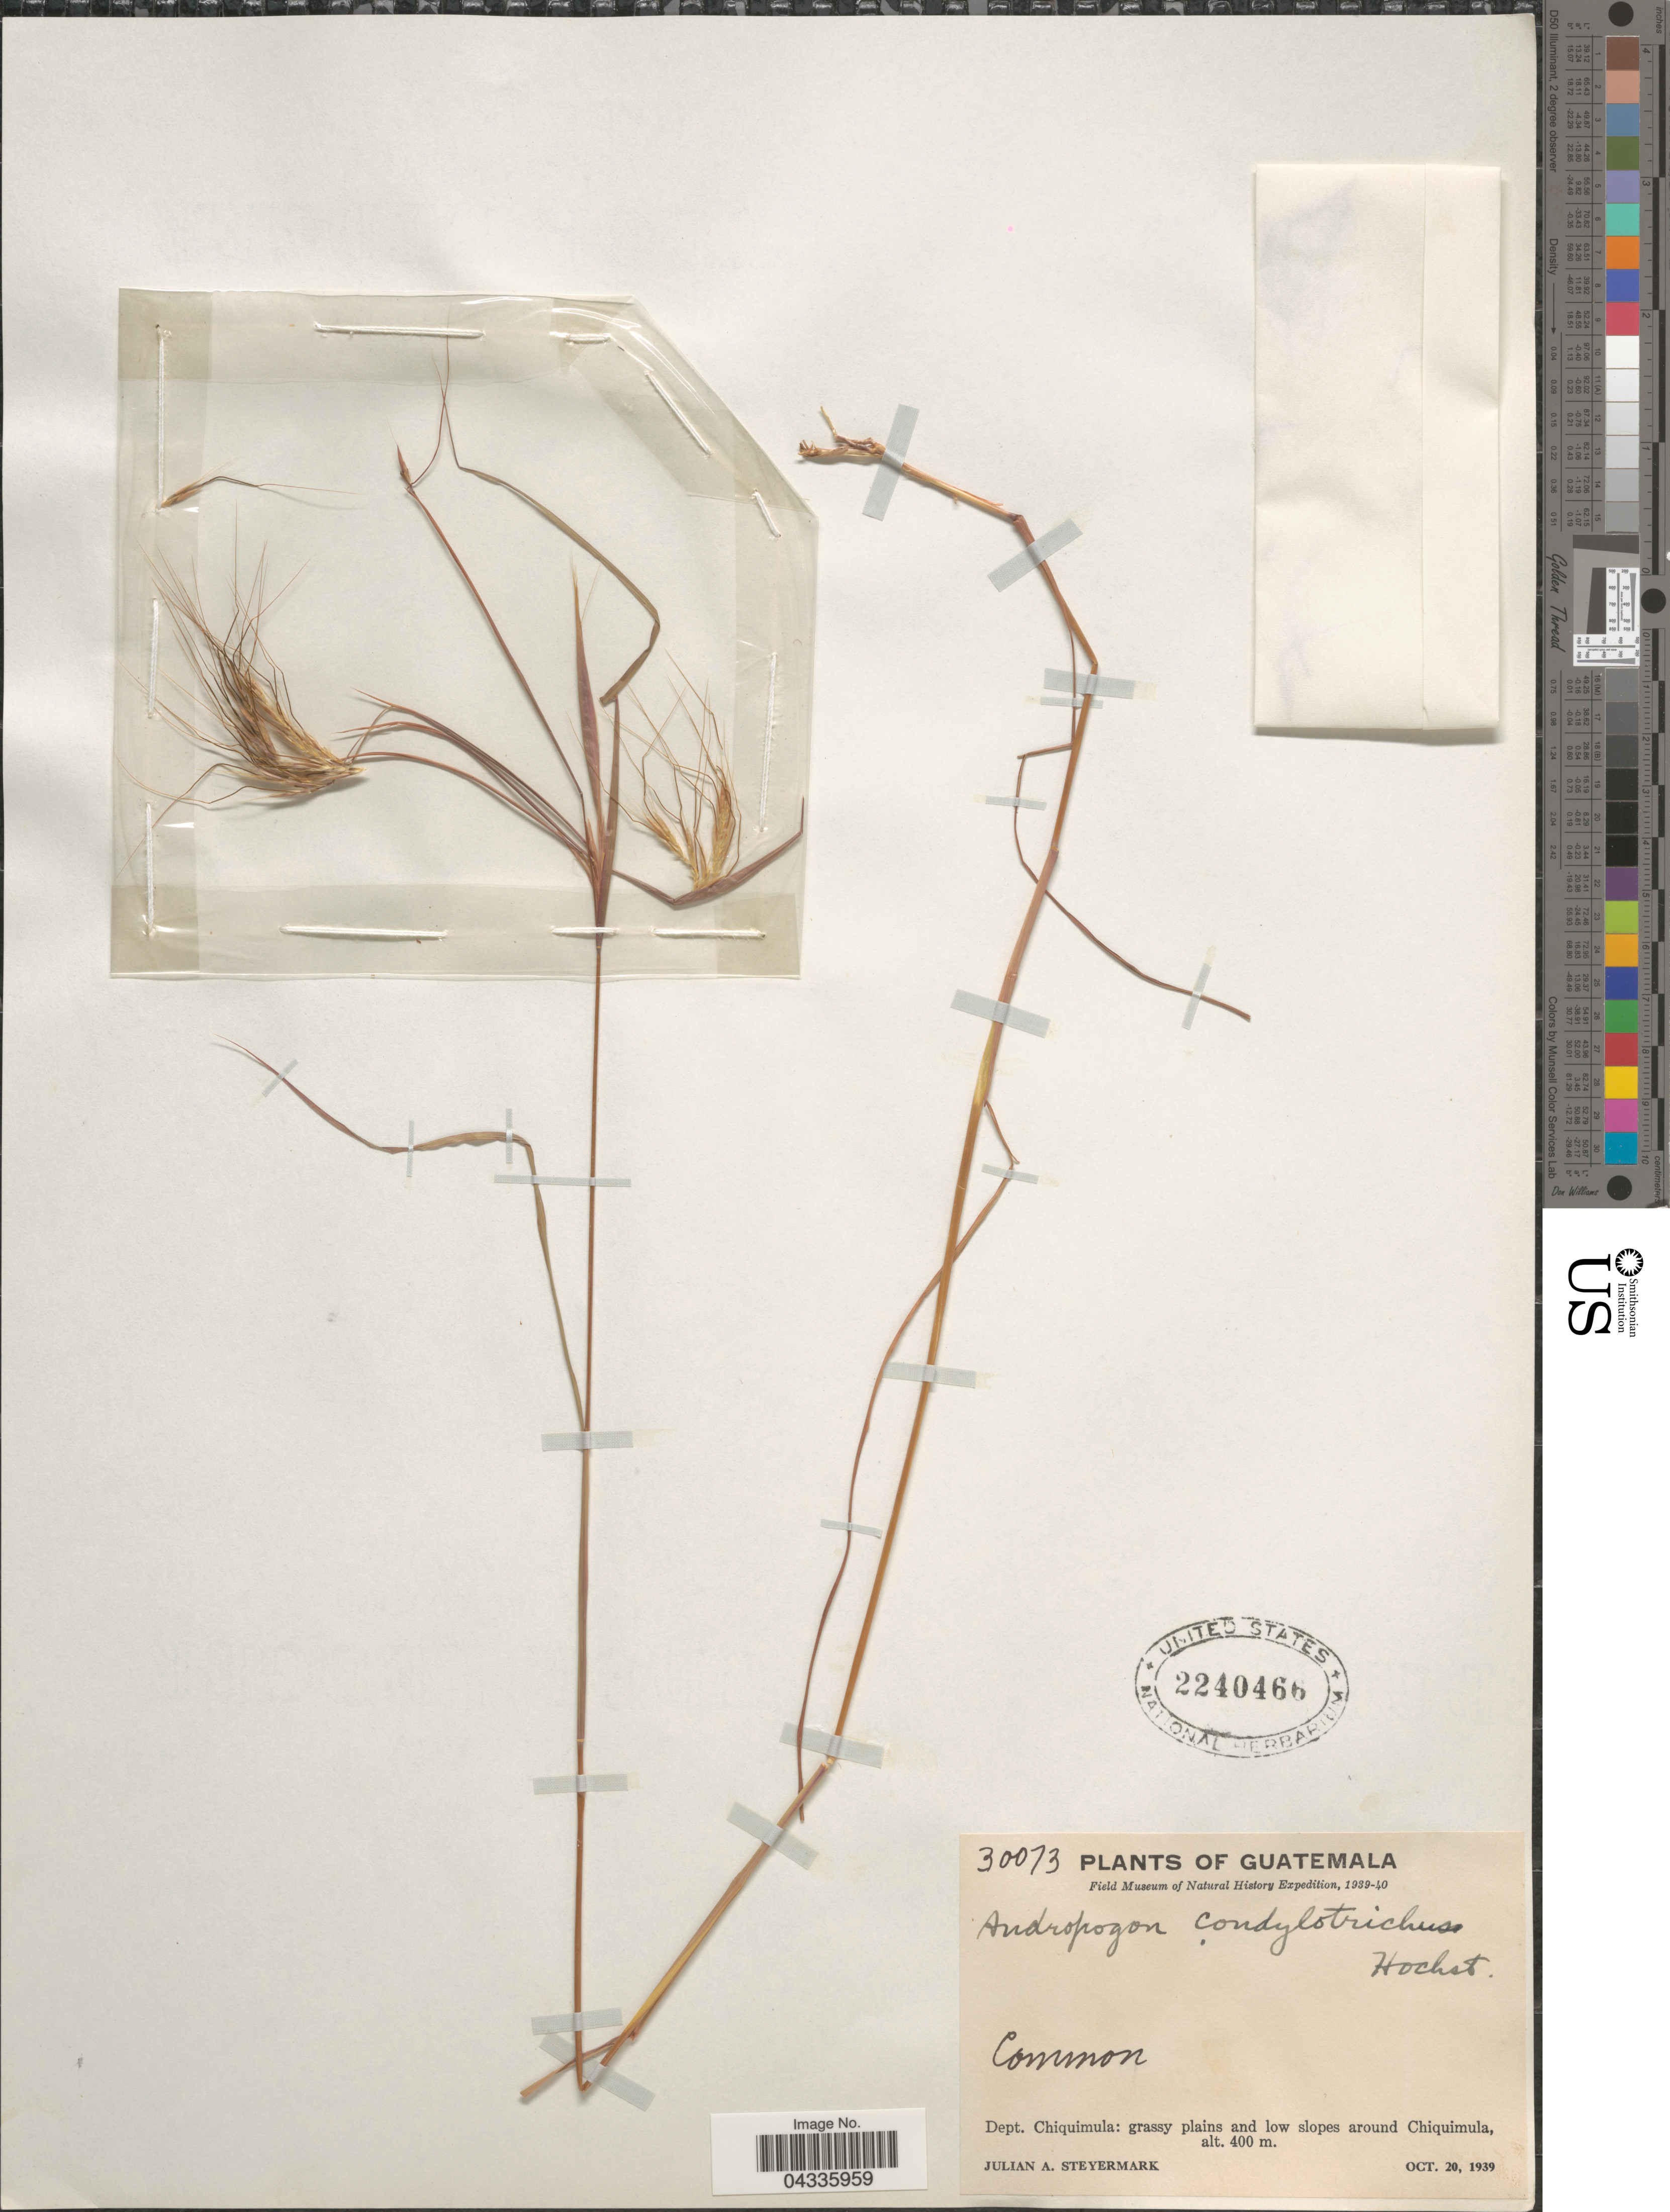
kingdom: Plantae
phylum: Tracheophyta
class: Liliopsida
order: Poales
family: Poaceae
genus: Euclasta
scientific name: Euclasta condylotricha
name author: (Hochst. ex Steud.) Stapf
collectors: J. Steyermark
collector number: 30073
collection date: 1939-10-20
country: Guatemala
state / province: Chiquimula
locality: Field Museum of Natural History Expedition, 1939-40. Dept. Chiquimula: grassy plains and low slopes around Chiquimula.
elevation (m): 400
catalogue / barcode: US 2240466